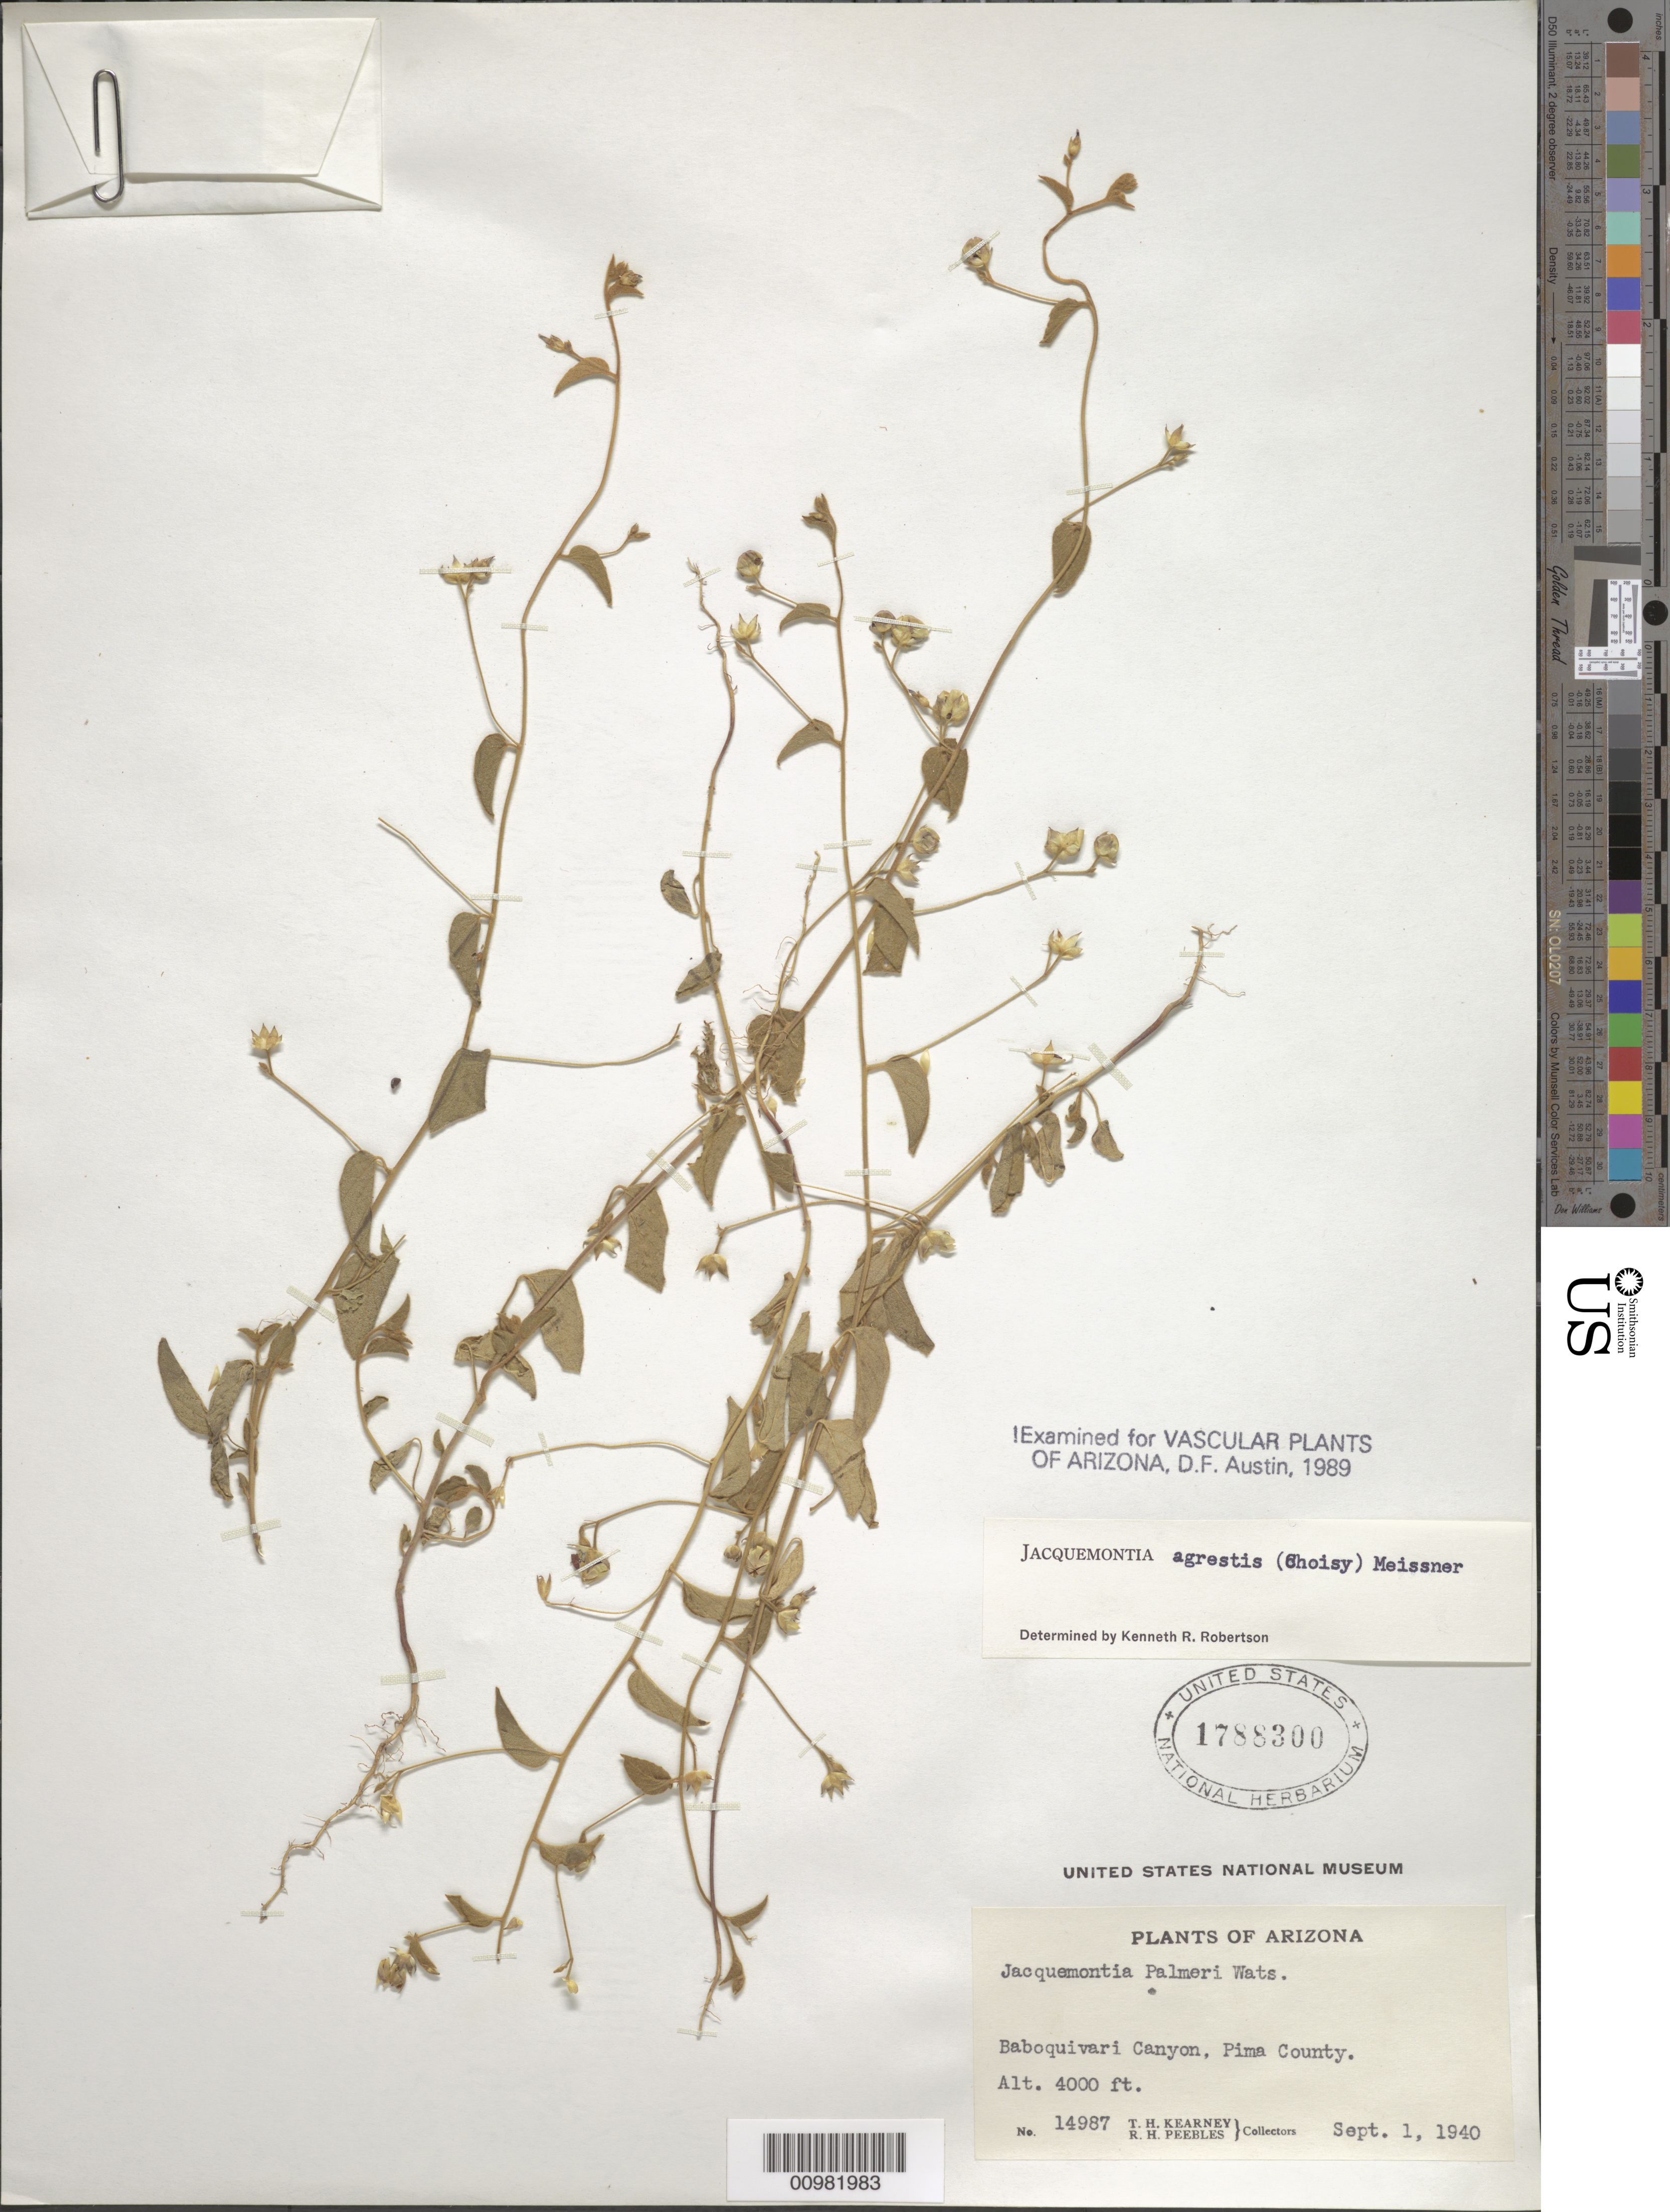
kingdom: Plantae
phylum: Tracheophyta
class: Magnoliopsida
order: Solanales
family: Convolvulaceae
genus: Jacquemontia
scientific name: Jacquemontia aggrestis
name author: (Choisy) Meisn.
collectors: T. H. Kearney & R. H. Peebles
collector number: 14987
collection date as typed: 01 Sep 1940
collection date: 1940-09-01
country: United States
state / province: Arizona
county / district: Pima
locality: Baboquivari Canyon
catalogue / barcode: US 1788300